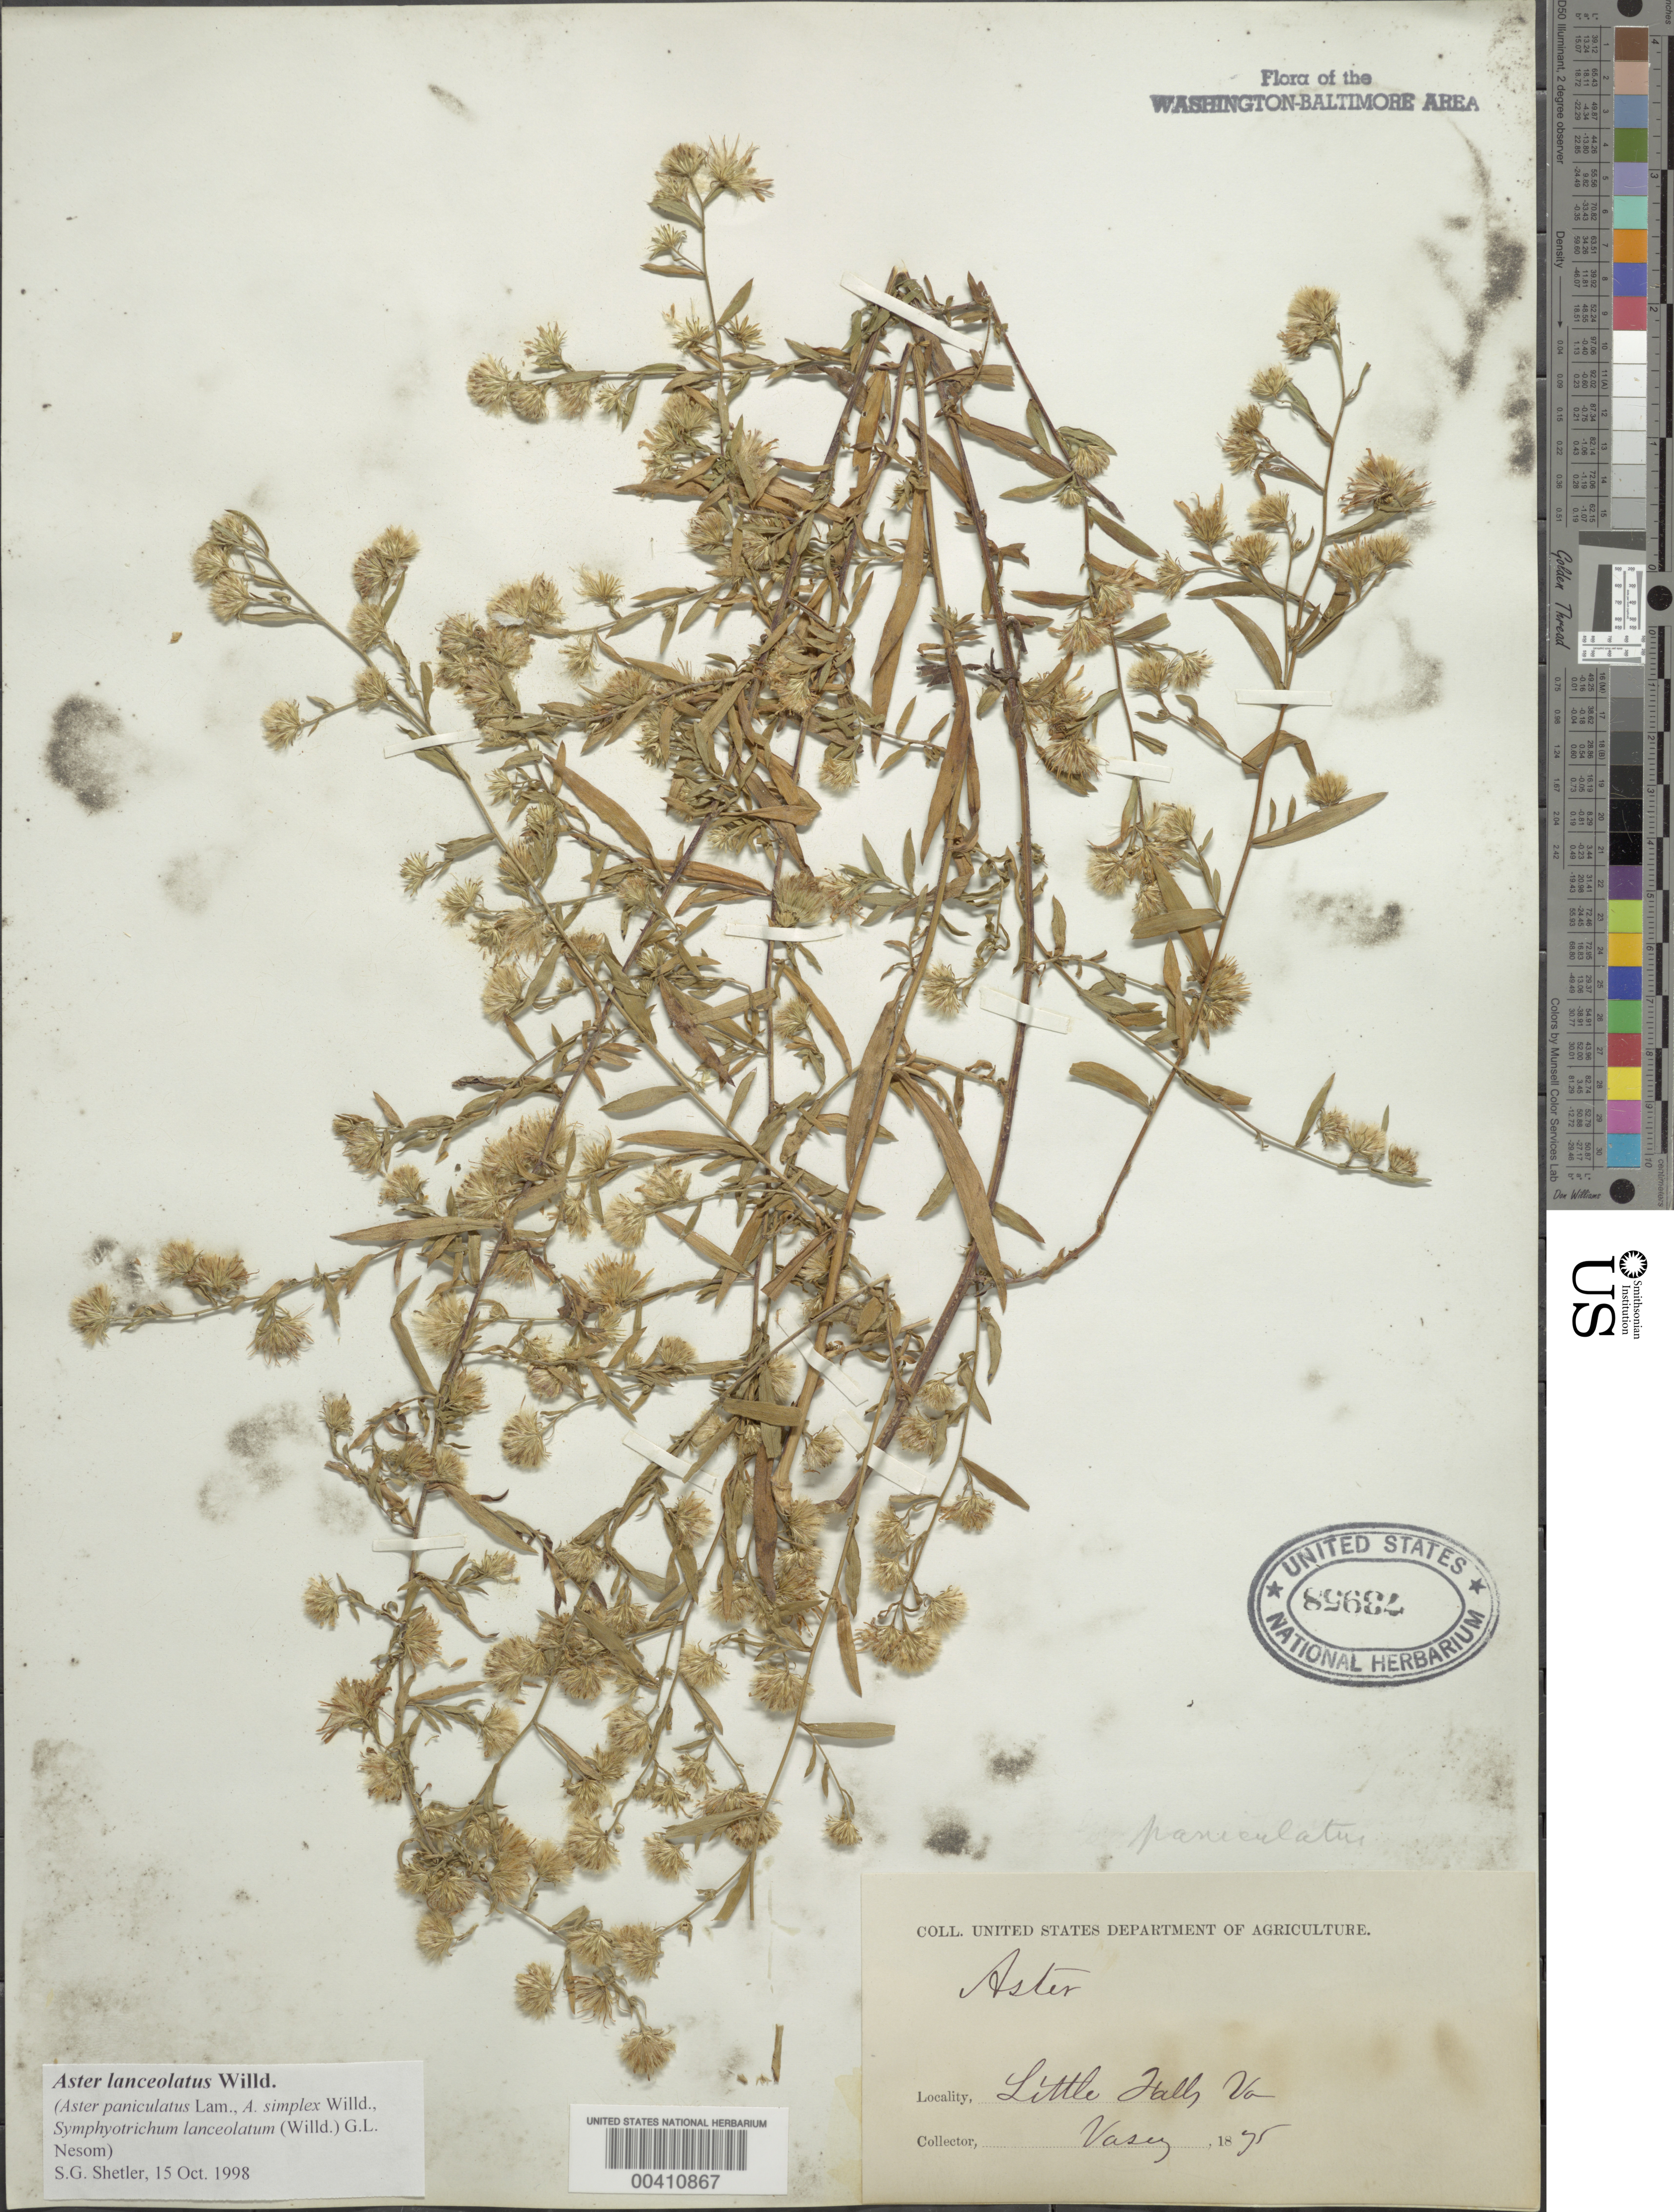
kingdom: Plantae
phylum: Tracheophyta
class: Magnoliopsida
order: Asterales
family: Asteraceae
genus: Symphyotrichum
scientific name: Symphyotrichum lanceolatum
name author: (Willd.) G.L. Nesom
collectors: G. Vasey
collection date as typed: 1875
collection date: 1875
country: United States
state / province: Virginia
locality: Little Falls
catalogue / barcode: US 73958